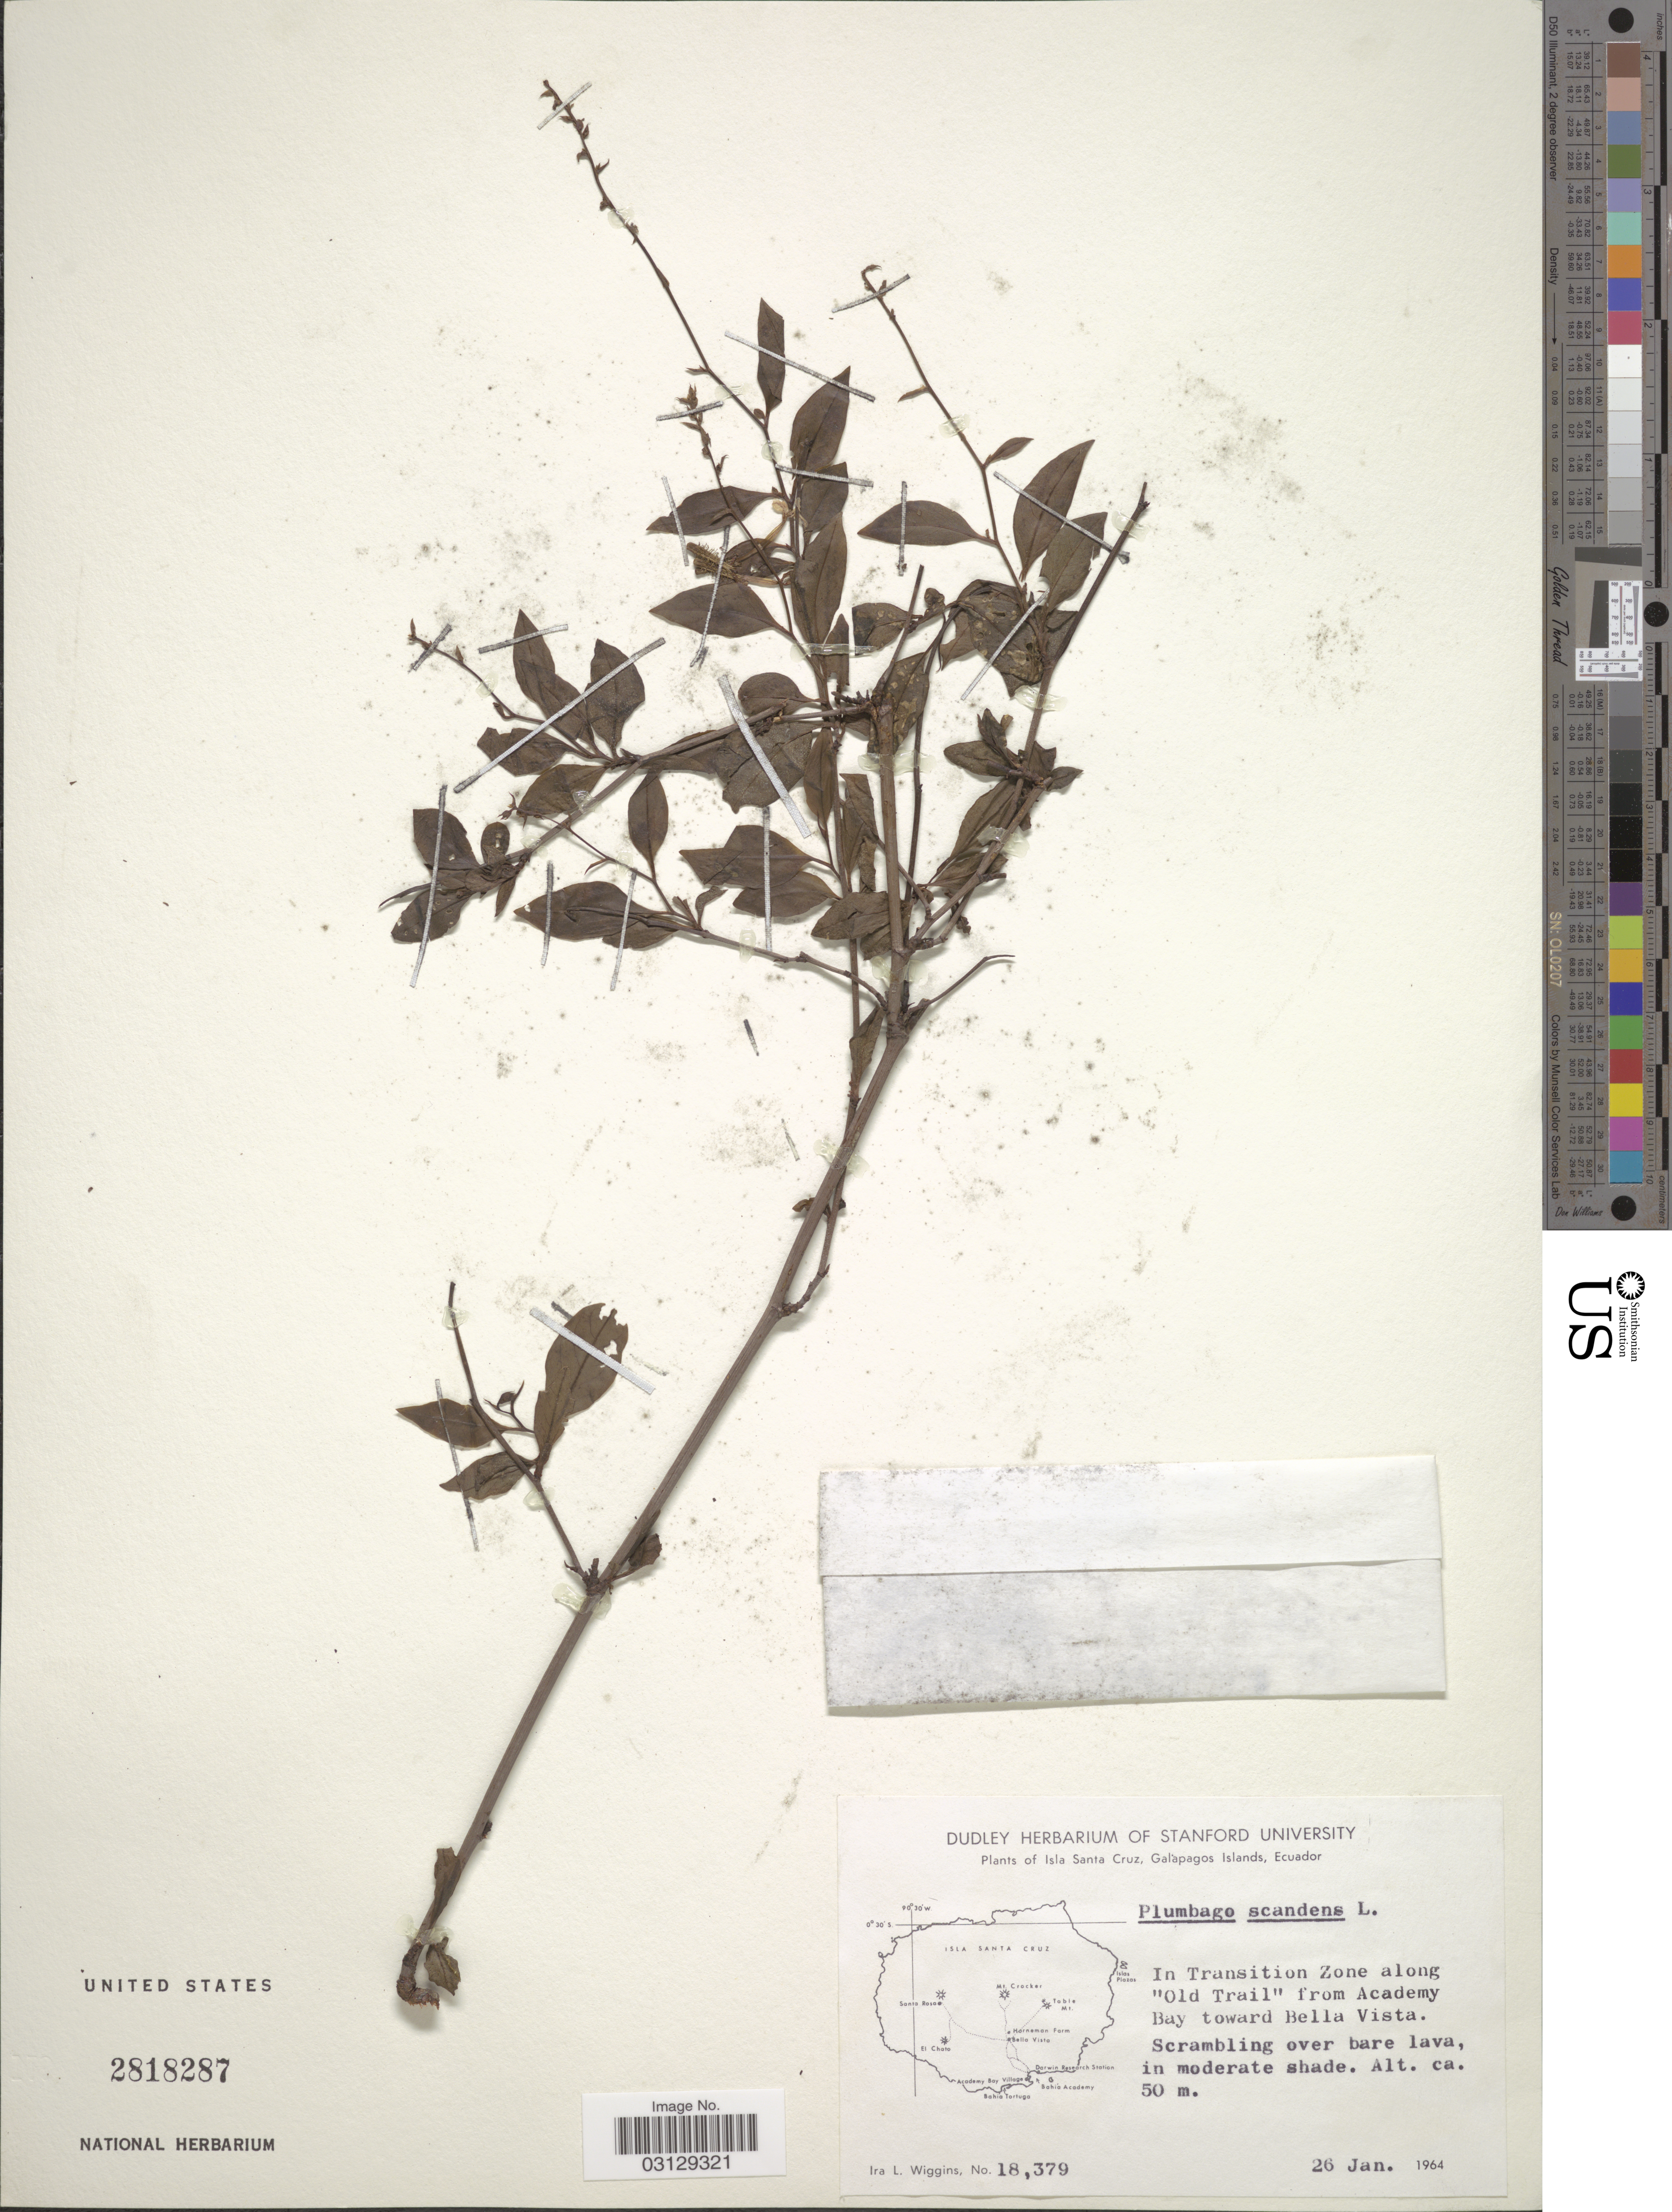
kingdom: Plantae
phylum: Tracheophyta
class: Magnoliopsida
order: Caryophyllales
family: Plumbaginaceae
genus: Plumbago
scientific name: Plumbago scandens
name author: L.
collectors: I. L. Wiggins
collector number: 18379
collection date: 1964-01-26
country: Ecuador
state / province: Colón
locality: Isla Santa Cruz, Galapagos Islands. In Transition Zone along "Old Trail" from Academy Bay toward Bella Vista.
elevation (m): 50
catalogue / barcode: US 2818287